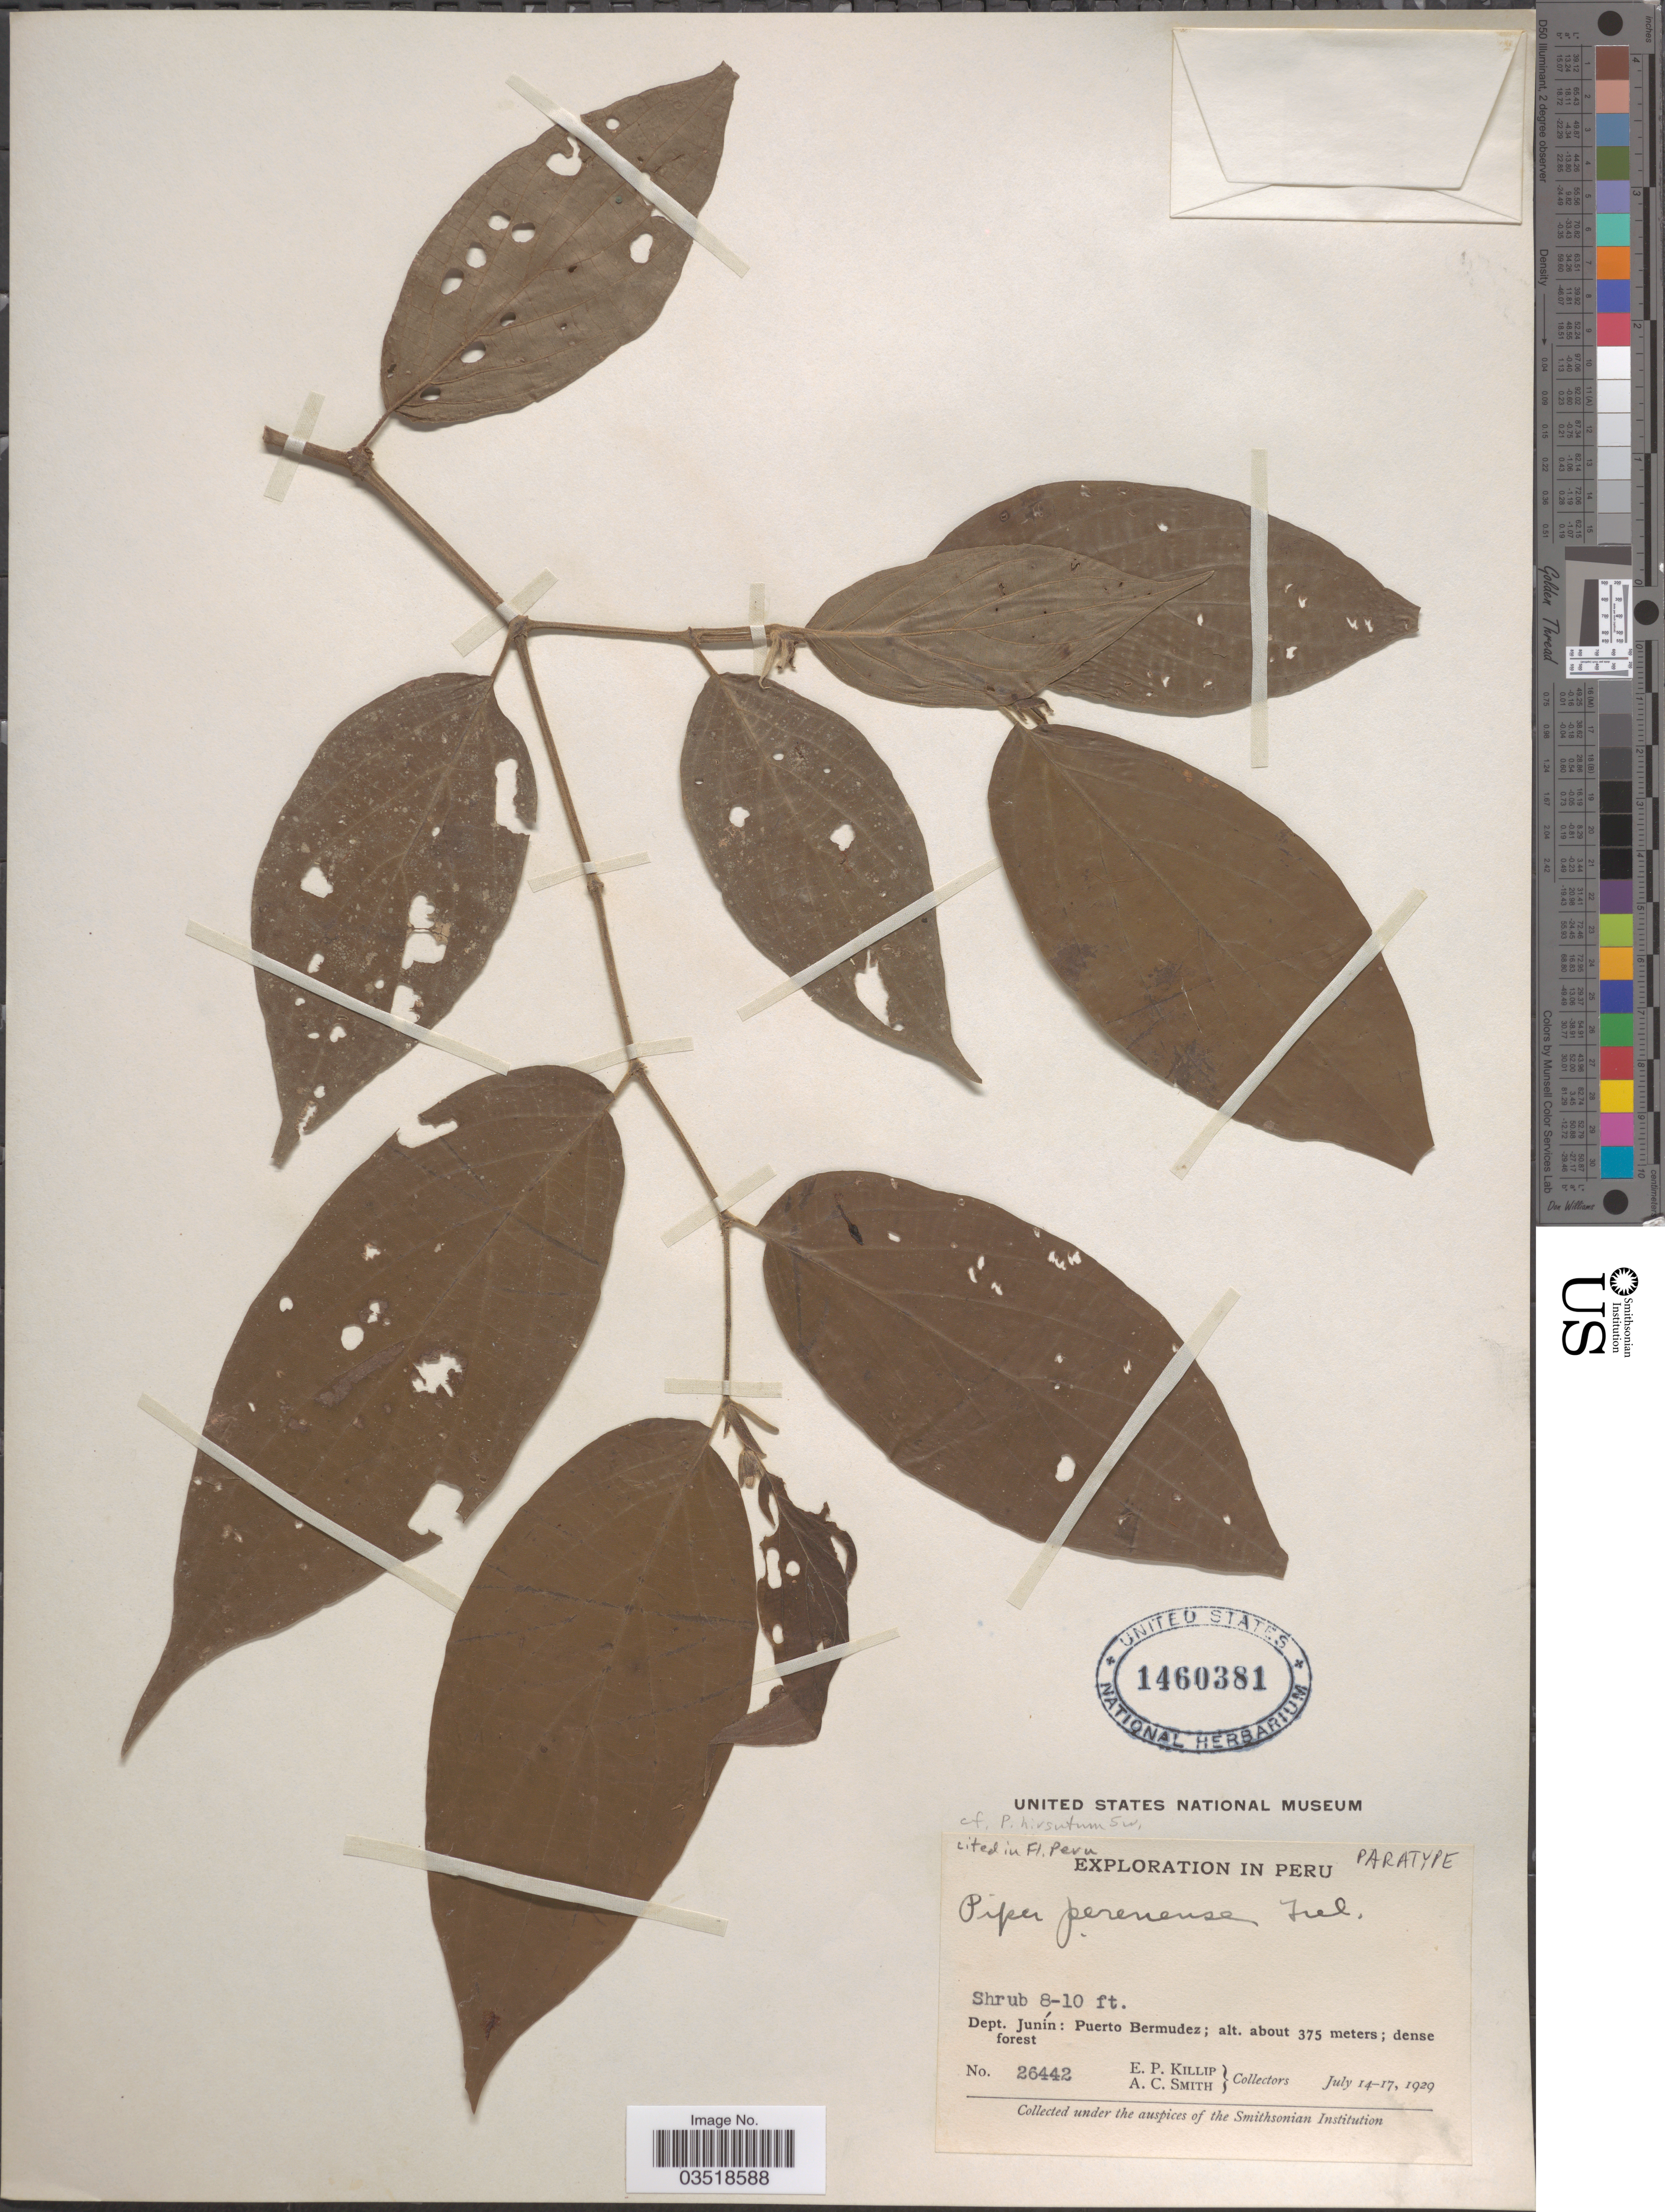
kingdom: Plantae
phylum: Tracheophyta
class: Magnoliopsida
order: Piperales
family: Piperaceae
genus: Piper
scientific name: Piper perenense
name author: Trel. in J.F. Macbr.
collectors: E. P. Killip & A. C. Smith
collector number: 26442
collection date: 1929-07-14/1929-07-17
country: Peru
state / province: Junín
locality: Dept. Junín: Puerto Bermudez.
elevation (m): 375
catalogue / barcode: US 1460381